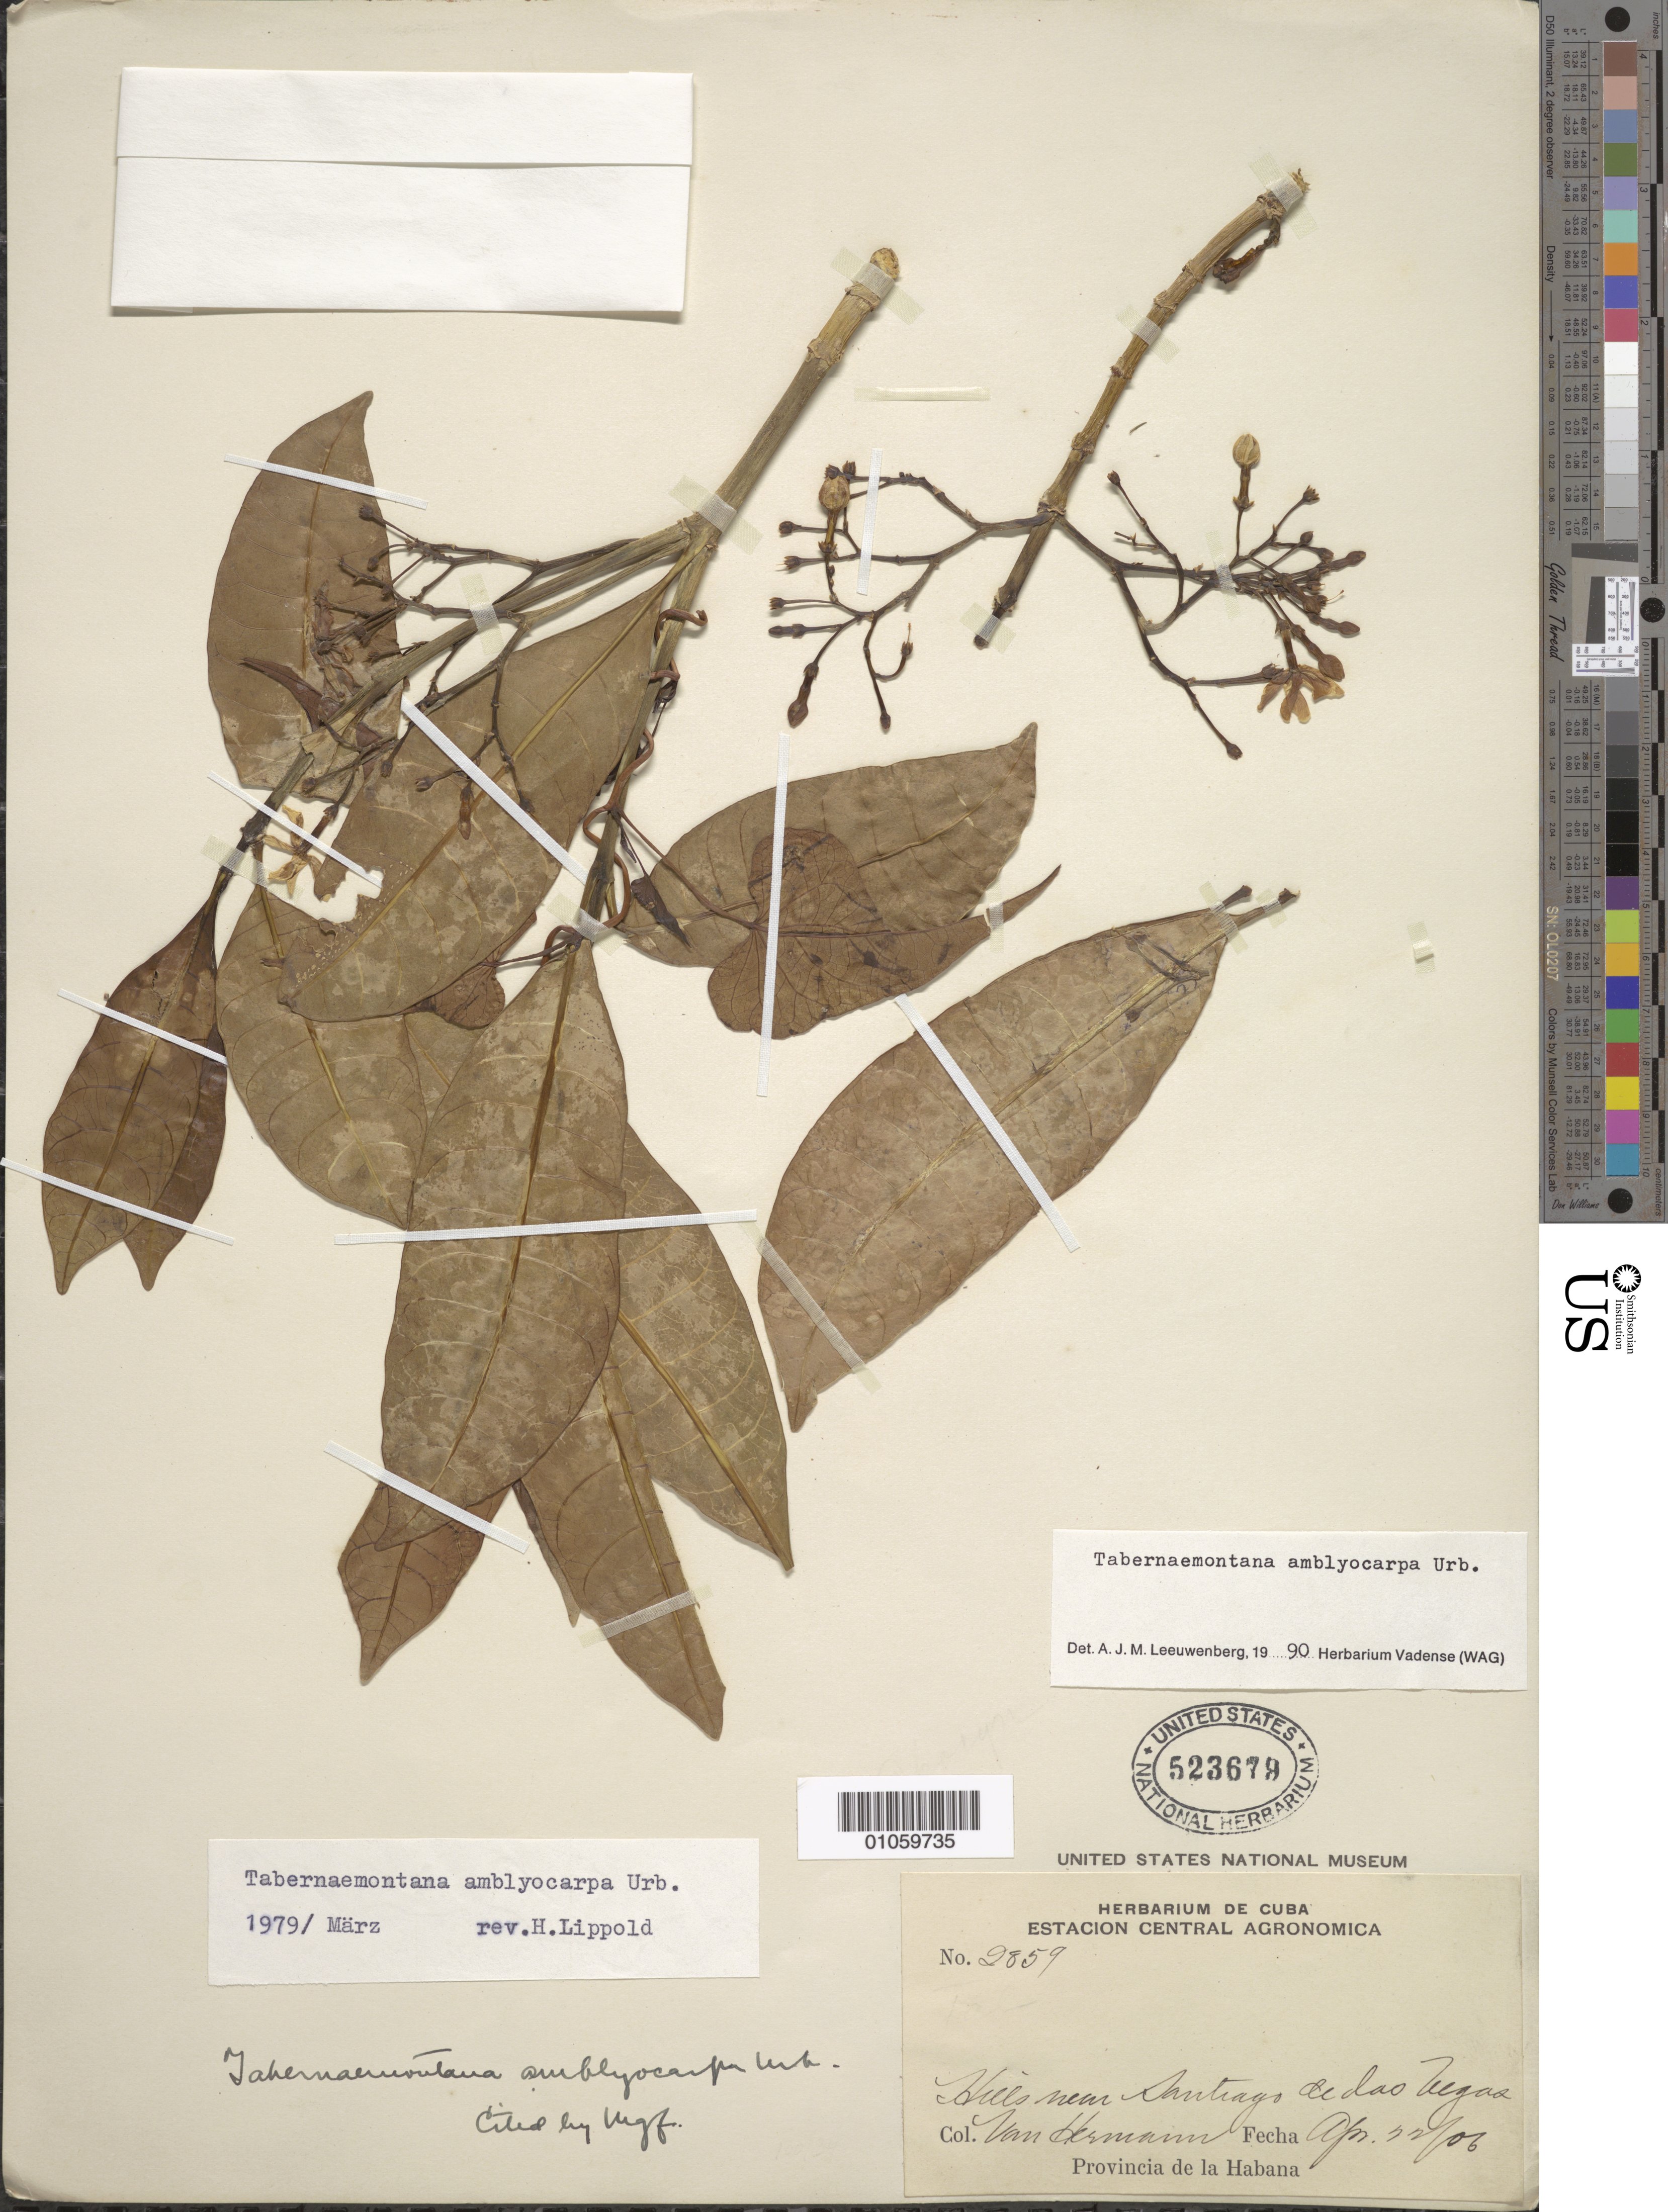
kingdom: Plantae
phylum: Tracheophyta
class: Magnoliopsida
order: Gentianales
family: Apocynaceae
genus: Tabernaemontana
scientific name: Tabernaemontana amblyocarpa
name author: Urb.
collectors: H. A. Van Hermann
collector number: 2859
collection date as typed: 22 Apr 1906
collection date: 1906-04-22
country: Cuba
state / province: La Habana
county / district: Municipio Boyeros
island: Cuba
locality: Hills near Santiago de las Vegas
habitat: Hills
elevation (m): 97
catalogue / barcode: US 523679